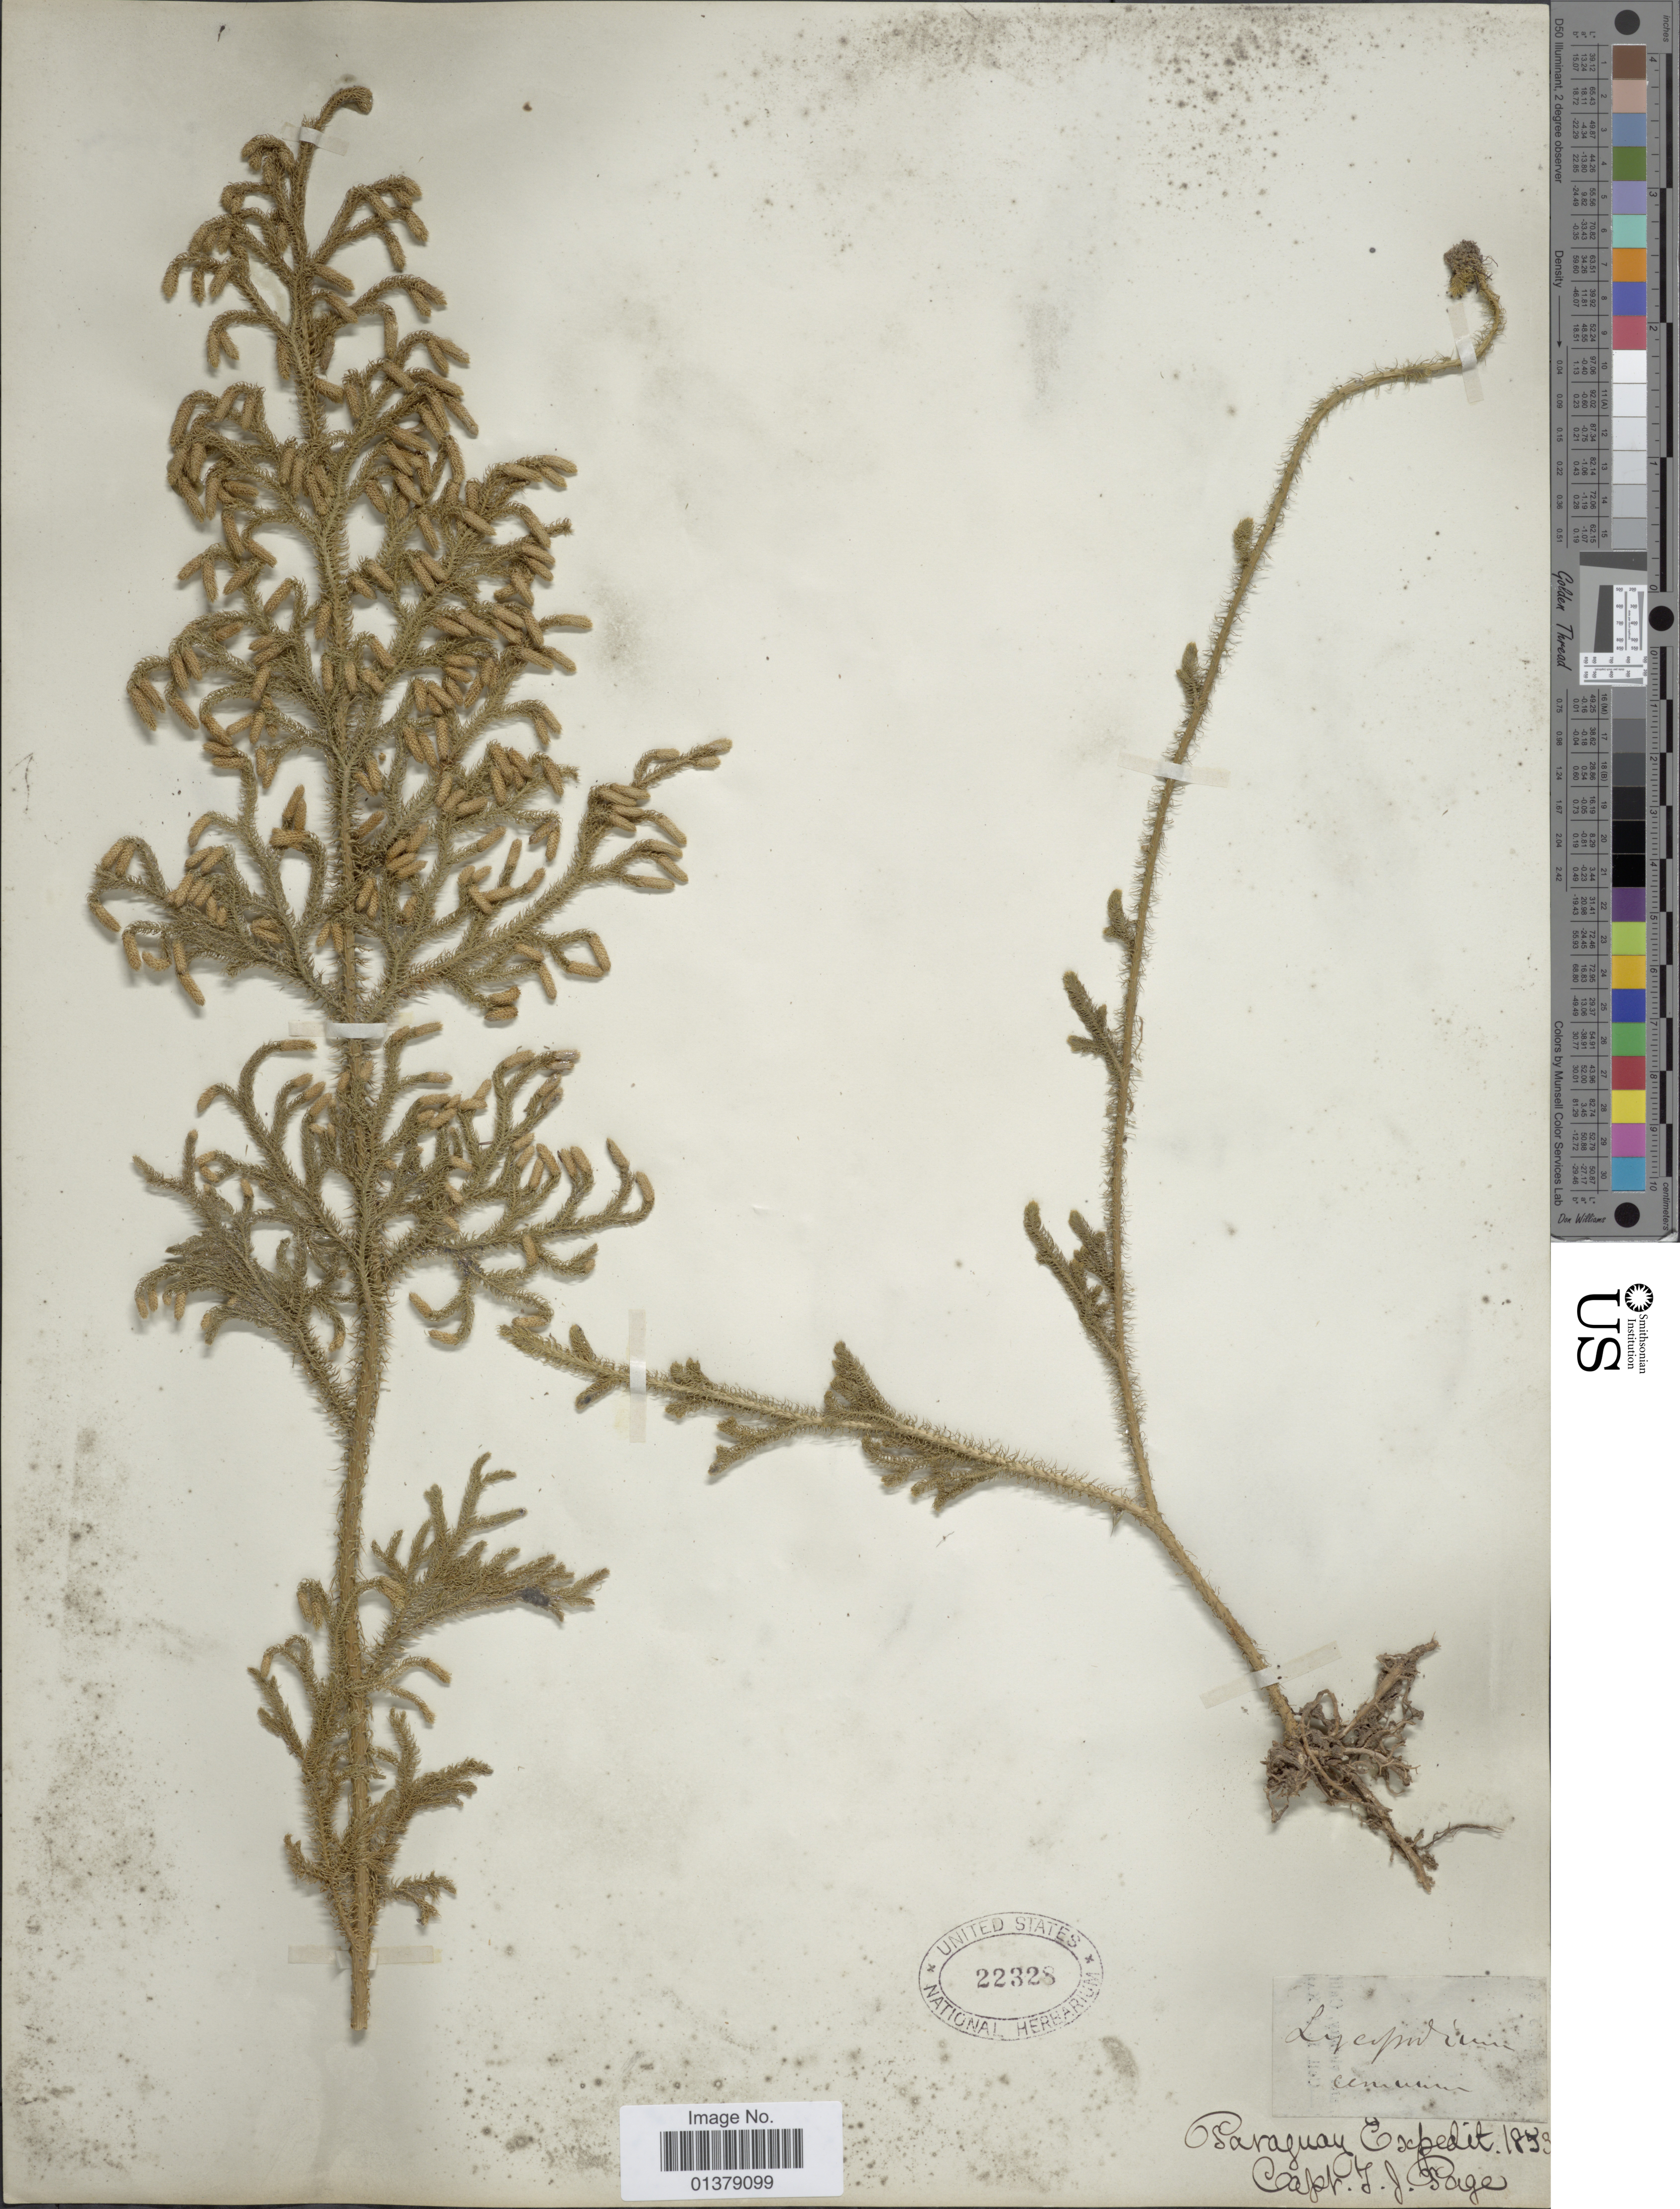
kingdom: Plantae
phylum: Tracheophyta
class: Lycopodiopsida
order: Lycopodiales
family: Lycopodiaceae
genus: Palhinhaea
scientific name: Palhinhaea cernua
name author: (L.) Vasc. & Franco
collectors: T. J. Page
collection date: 1883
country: Paraguay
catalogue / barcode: US 22328